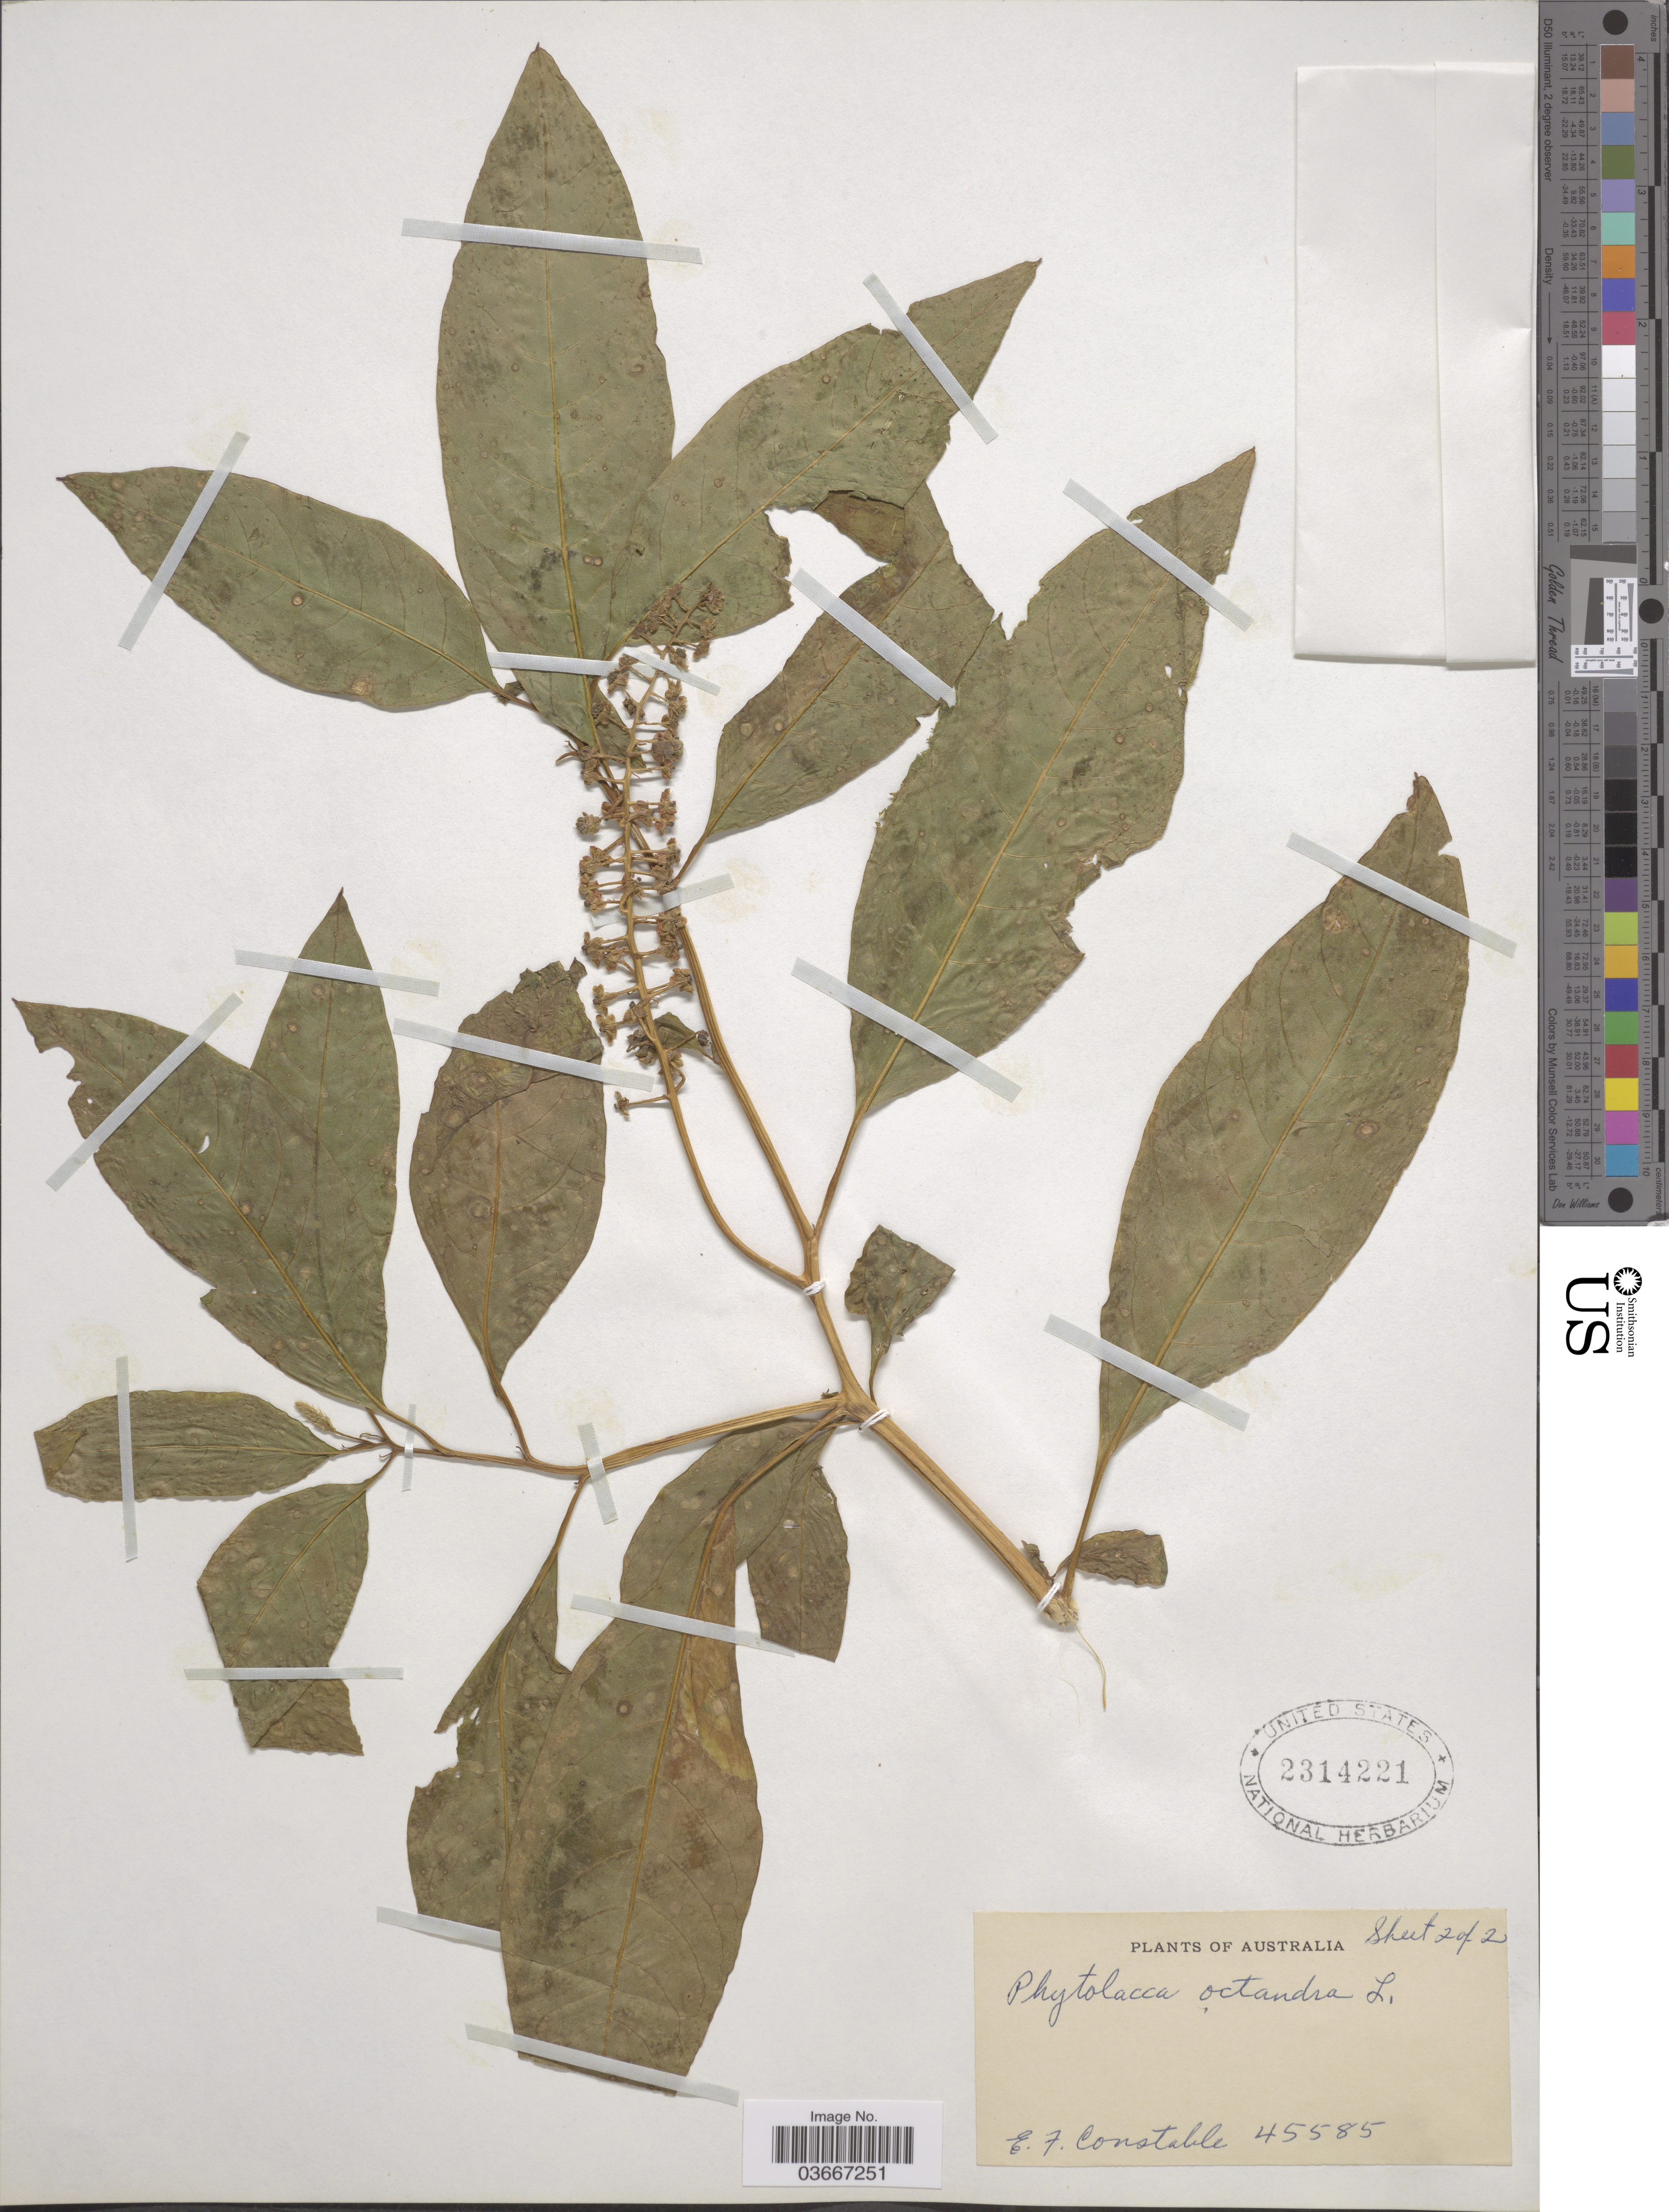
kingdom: Plantae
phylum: Tracheophyta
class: Magnoliopsida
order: Caryophyllales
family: Phytolaccaceae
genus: Phytolacca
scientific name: Phytolacca octandra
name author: L.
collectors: E. F. Constable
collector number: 45585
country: Australia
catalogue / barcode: US 2314221